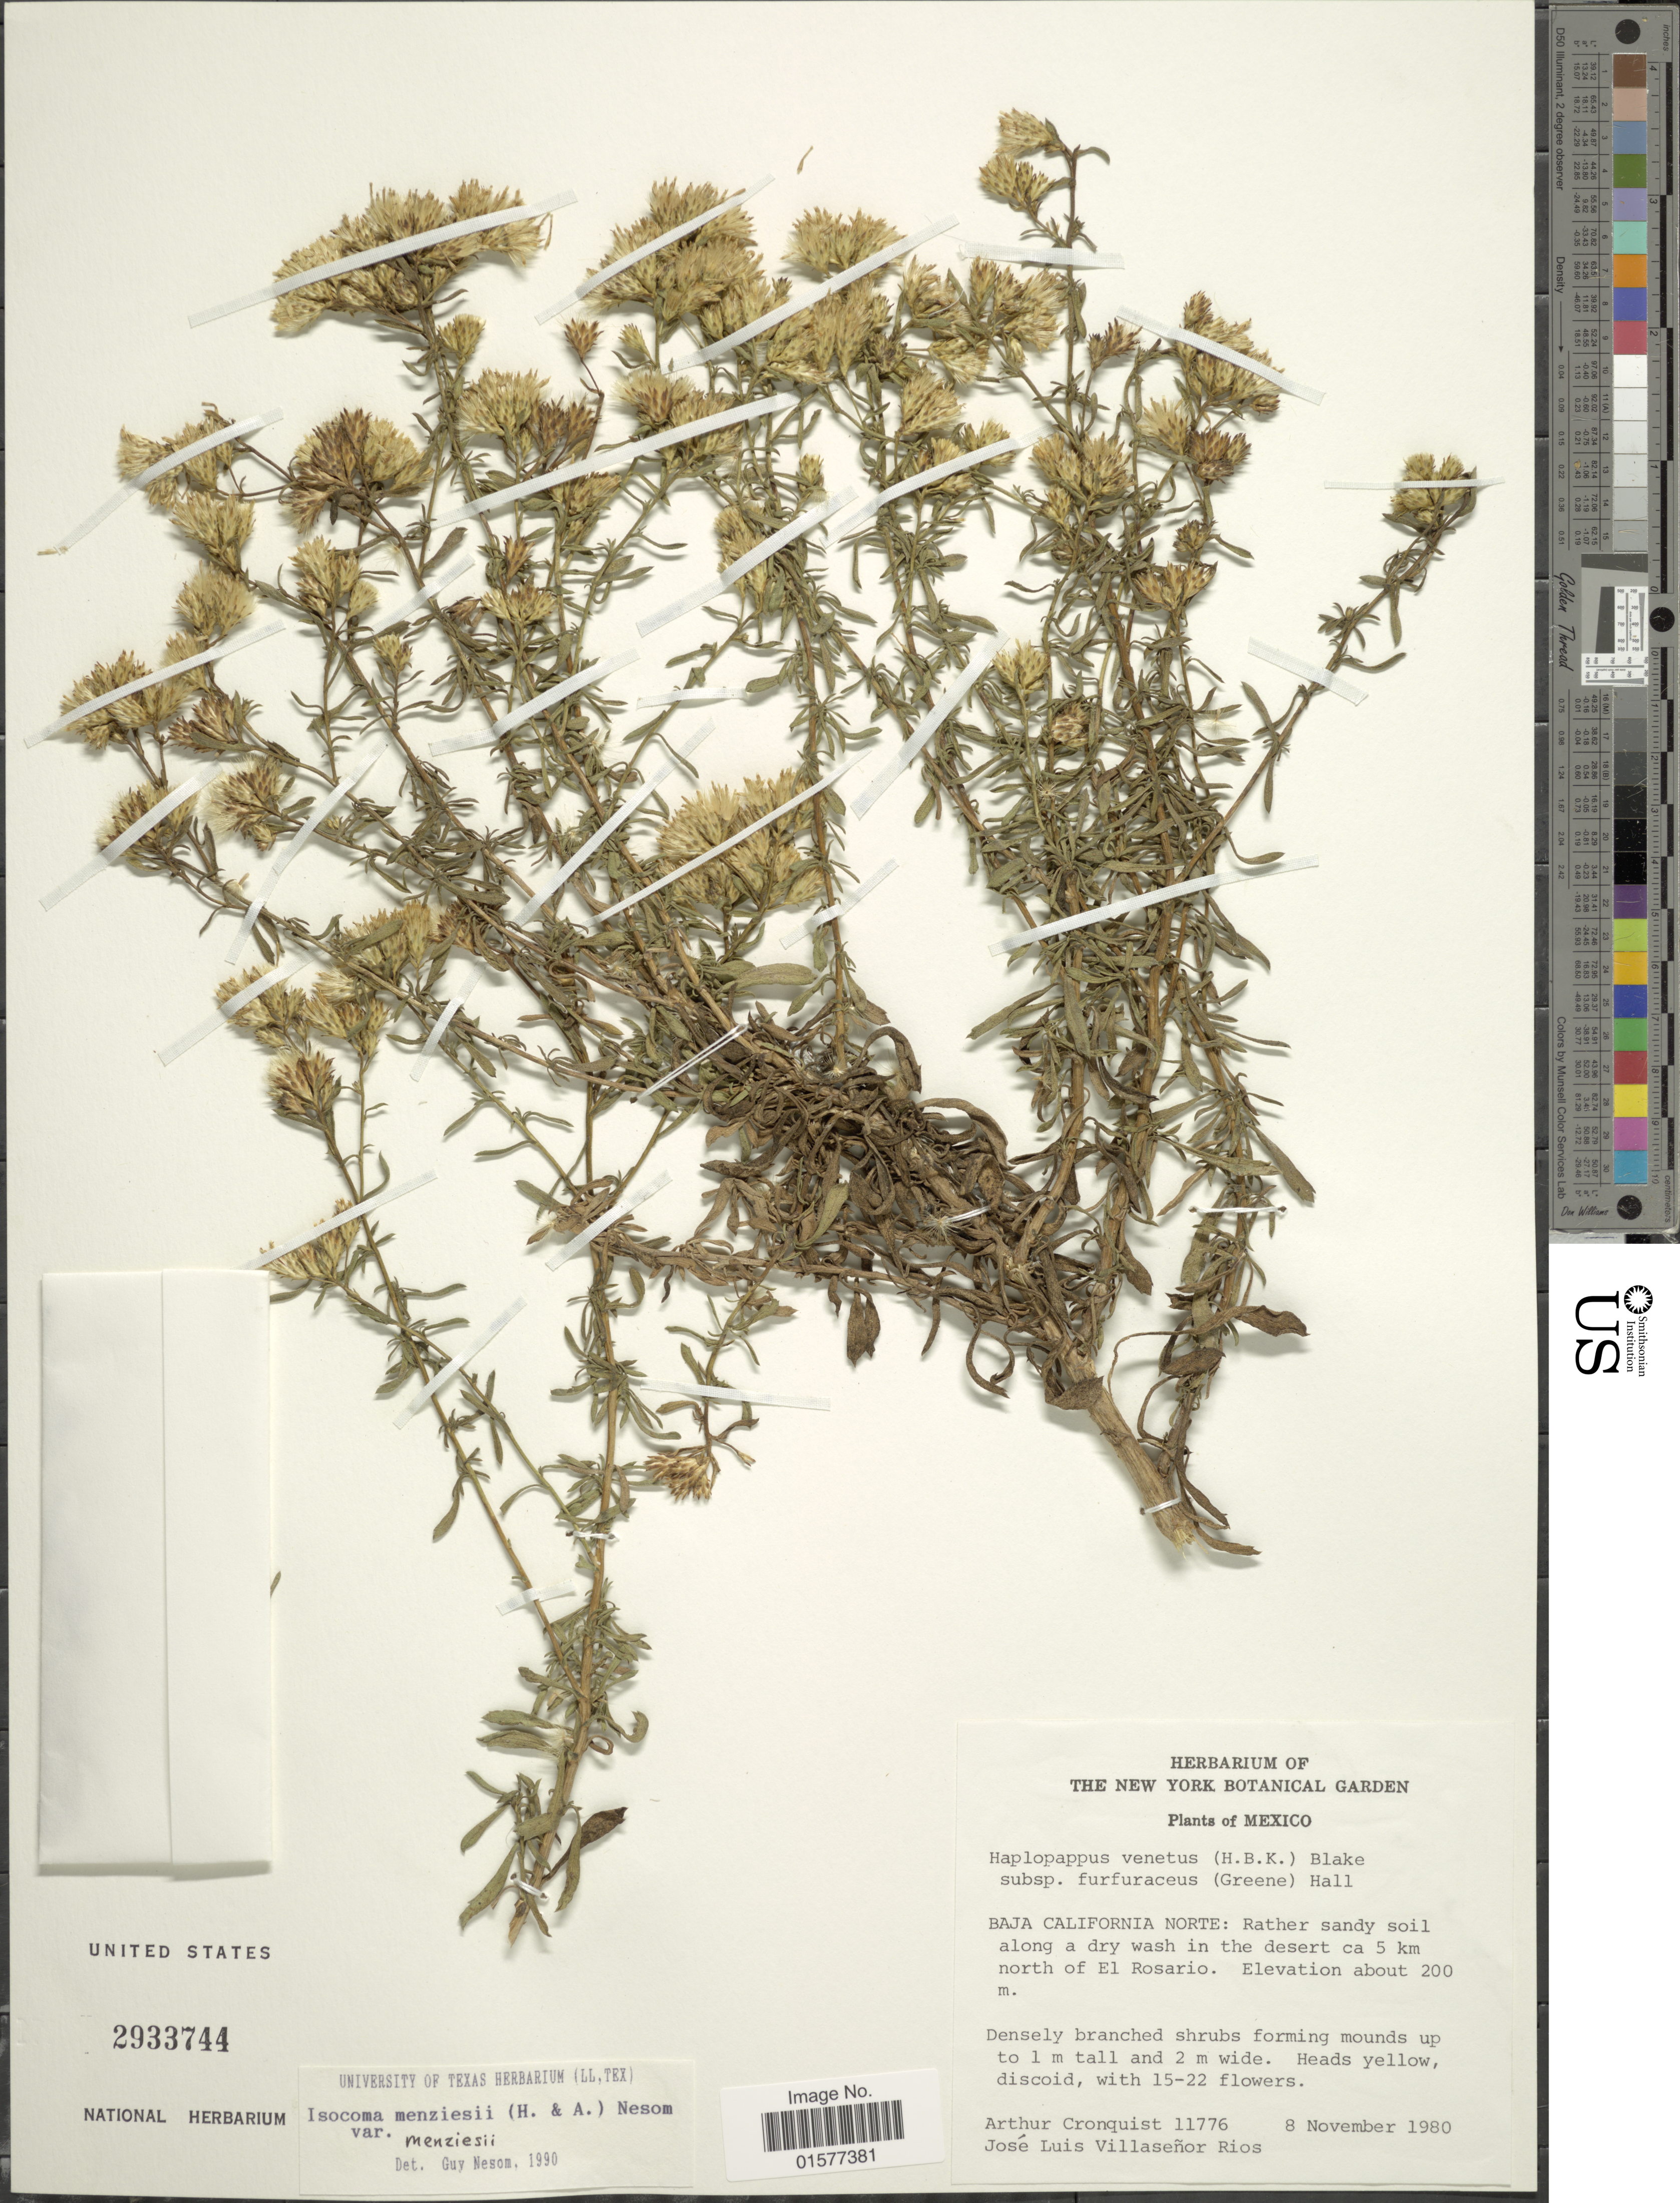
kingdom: Plantae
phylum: Tracheophyta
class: Magnoliopsida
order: Asterales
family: Asteraceae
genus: Isocoma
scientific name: Isocoma menziesii var. menziesii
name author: (Hook.) G.L. Nesom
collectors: A. J. Cronquist & J. L. Villasenor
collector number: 11776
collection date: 1980-11-08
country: Mexico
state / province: Baja California Norte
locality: Baja California Norte: Rather sandy soil along a dry wash in the desert 5 km north of El Rosario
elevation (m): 200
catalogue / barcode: US 2933744